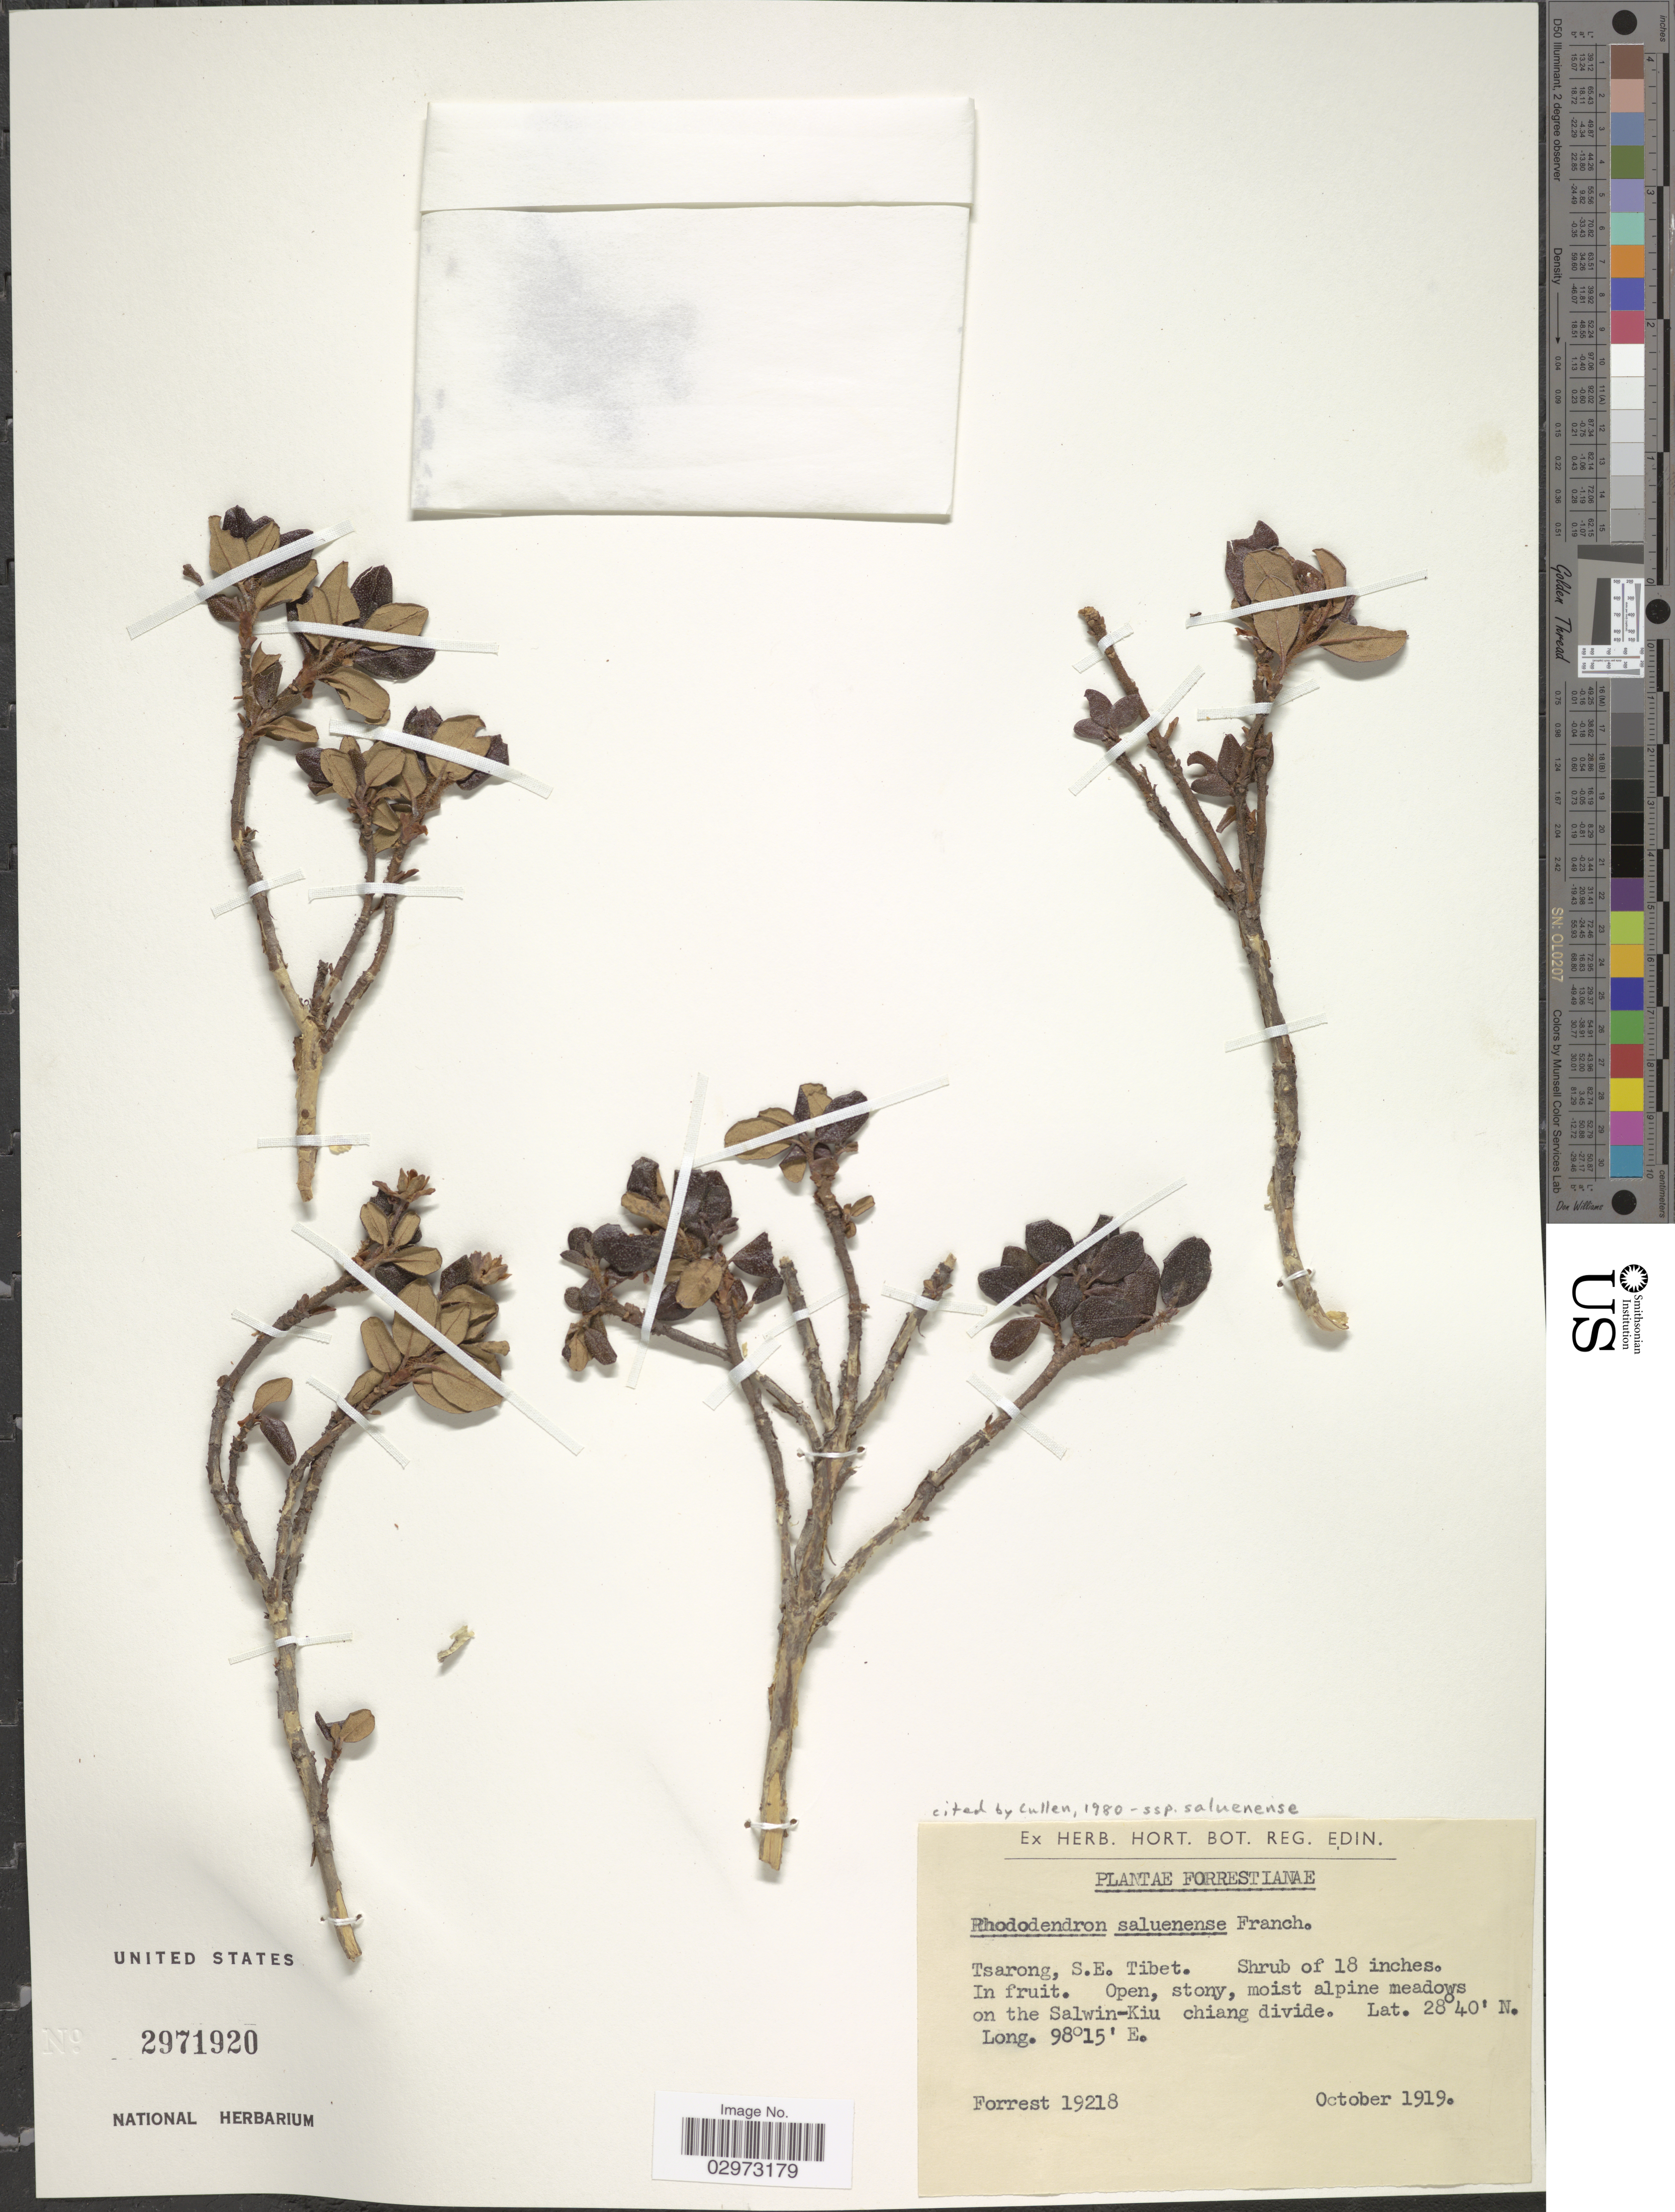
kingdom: Plantae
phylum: Tracheophyta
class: Magnoliopsida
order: Ericales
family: Ericaceae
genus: Rhododendron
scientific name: Rhododendron saluenense subsp. saluenense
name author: Franch.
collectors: -. Forrest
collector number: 19218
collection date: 1919-10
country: China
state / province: Xizang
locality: Tsarong, S.E. Tibet. Open, stony, moist alpine meadows on the Salwin-Kiu chiang divide.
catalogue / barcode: US 2971920